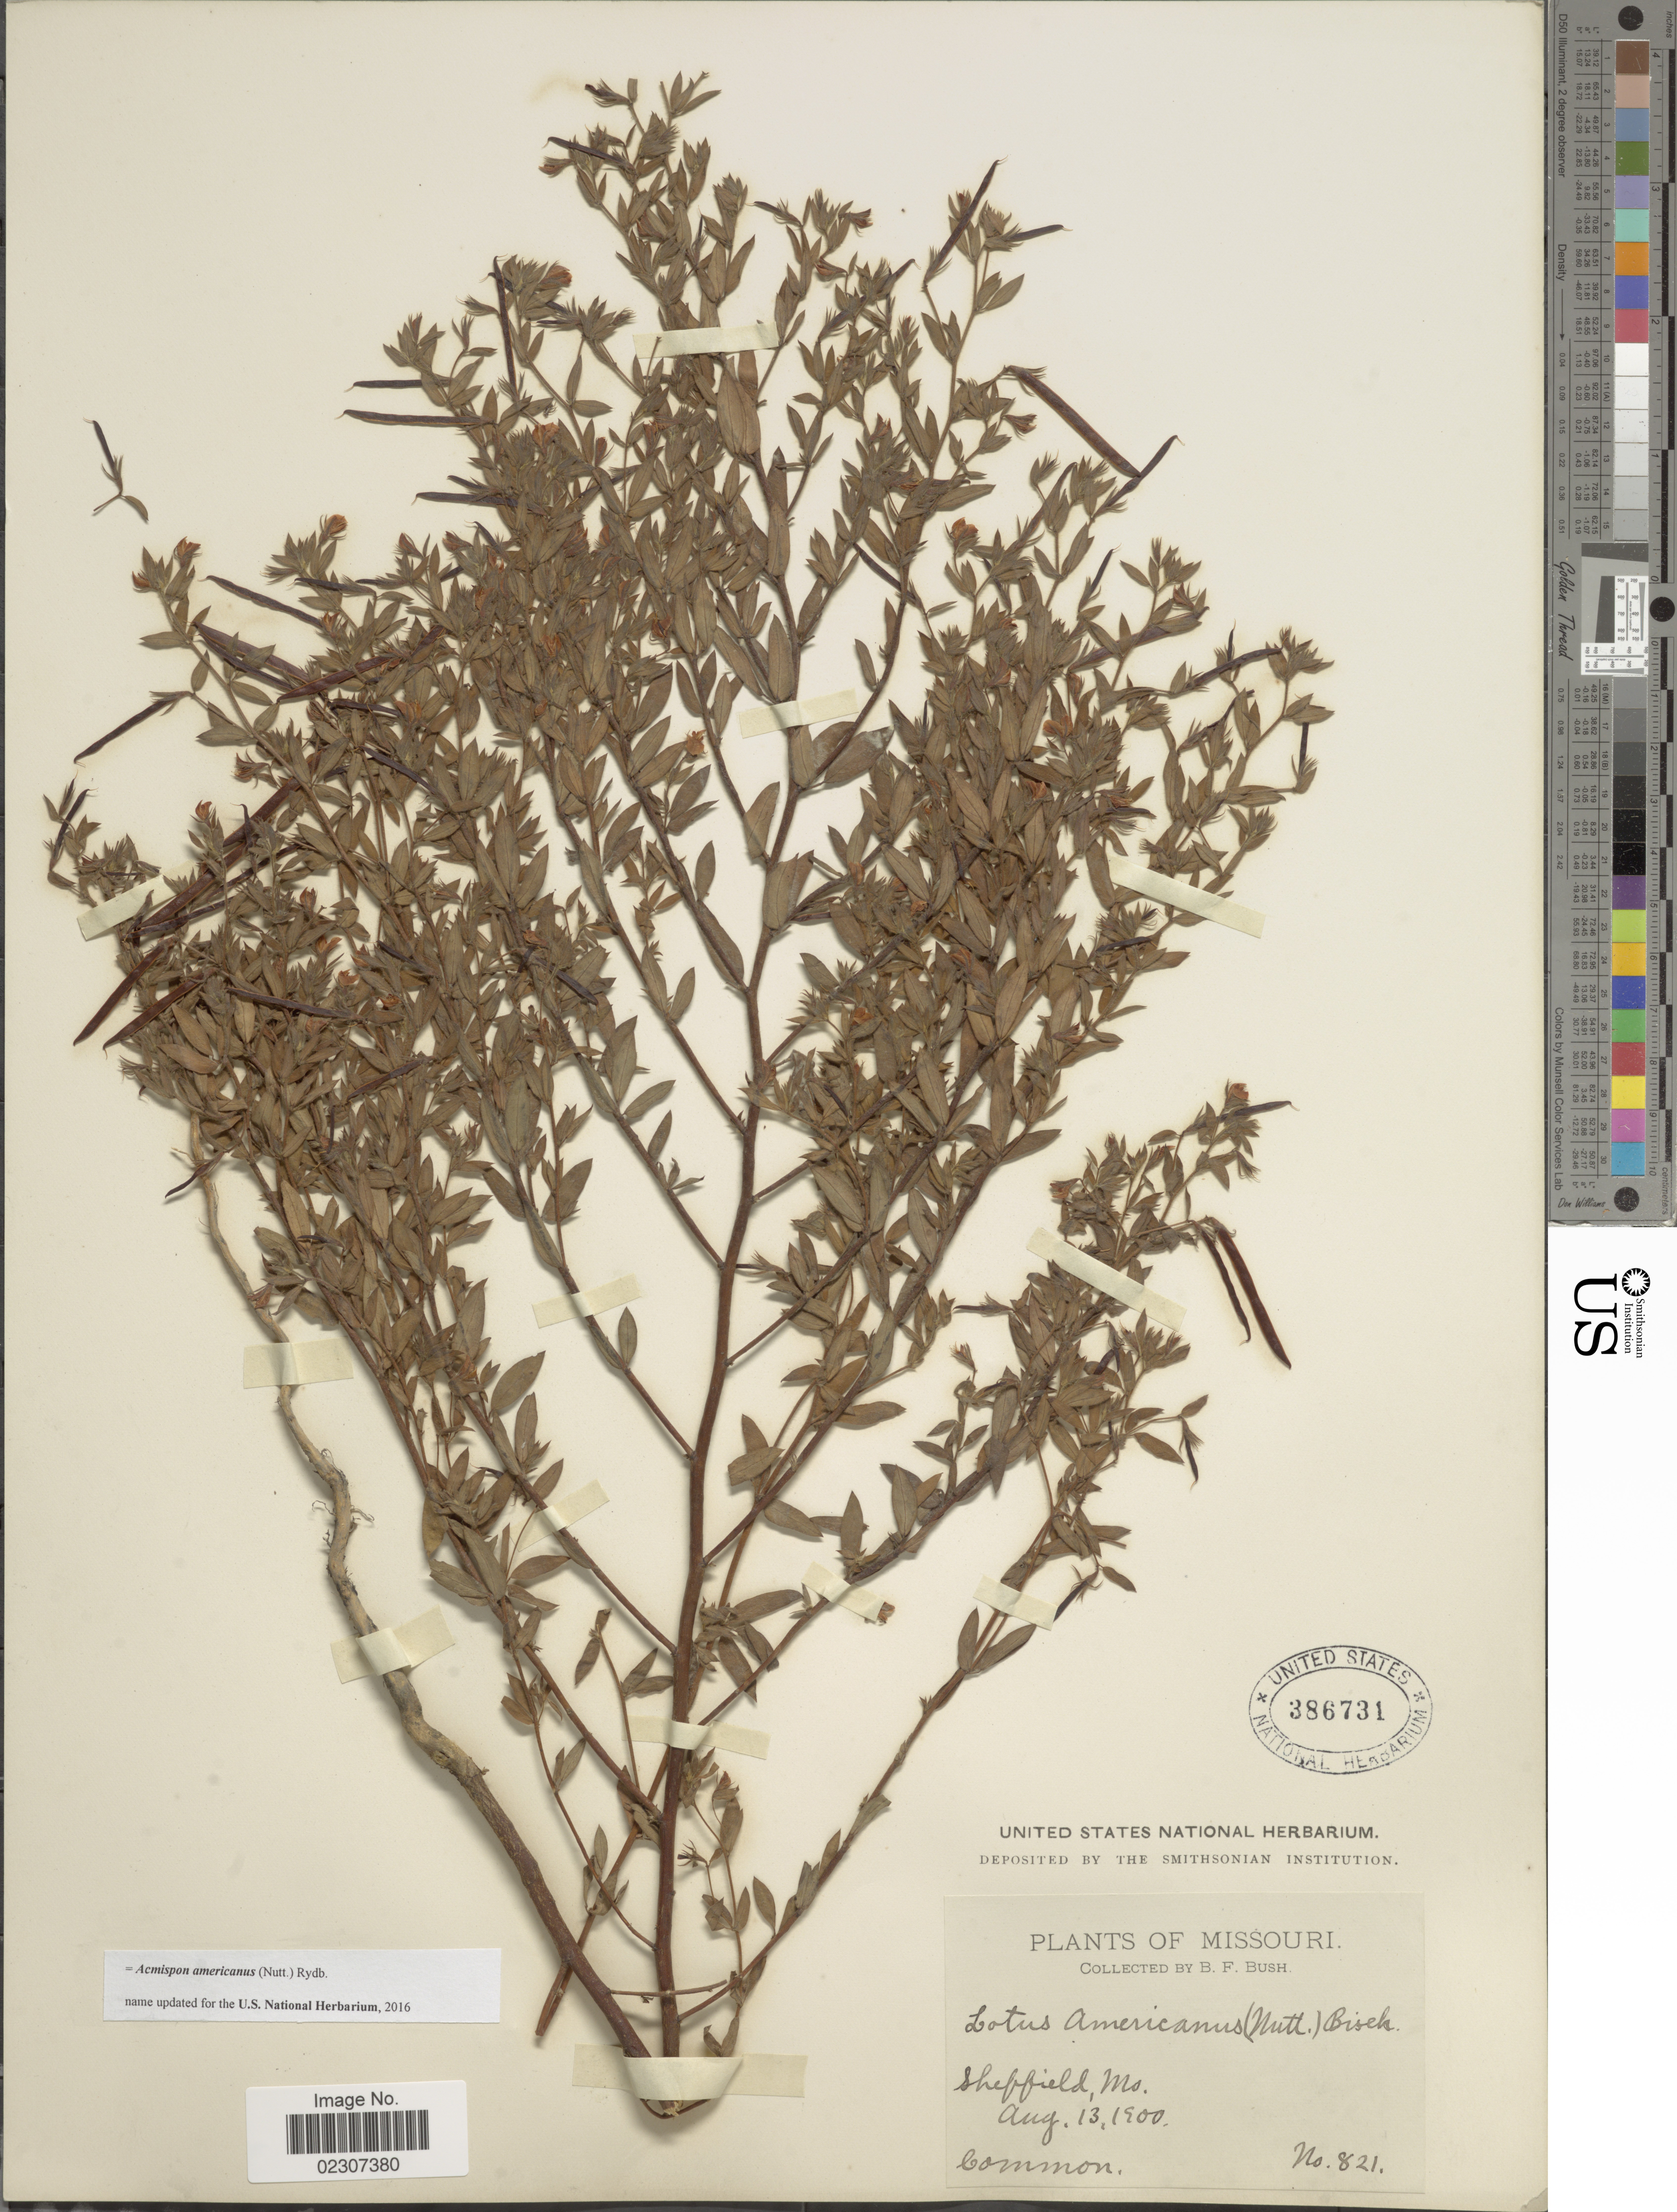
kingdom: Plantae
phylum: Tracheophyta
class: Magnoliopsida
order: Fabales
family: Fabaceae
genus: Acmispon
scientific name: Acmispon americanus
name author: (Nutt.) Rydb.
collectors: B. F. Bush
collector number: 821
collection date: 1900-08-13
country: United States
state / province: Missouri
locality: Missouri, Sheffield Mo.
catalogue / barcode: US 386731